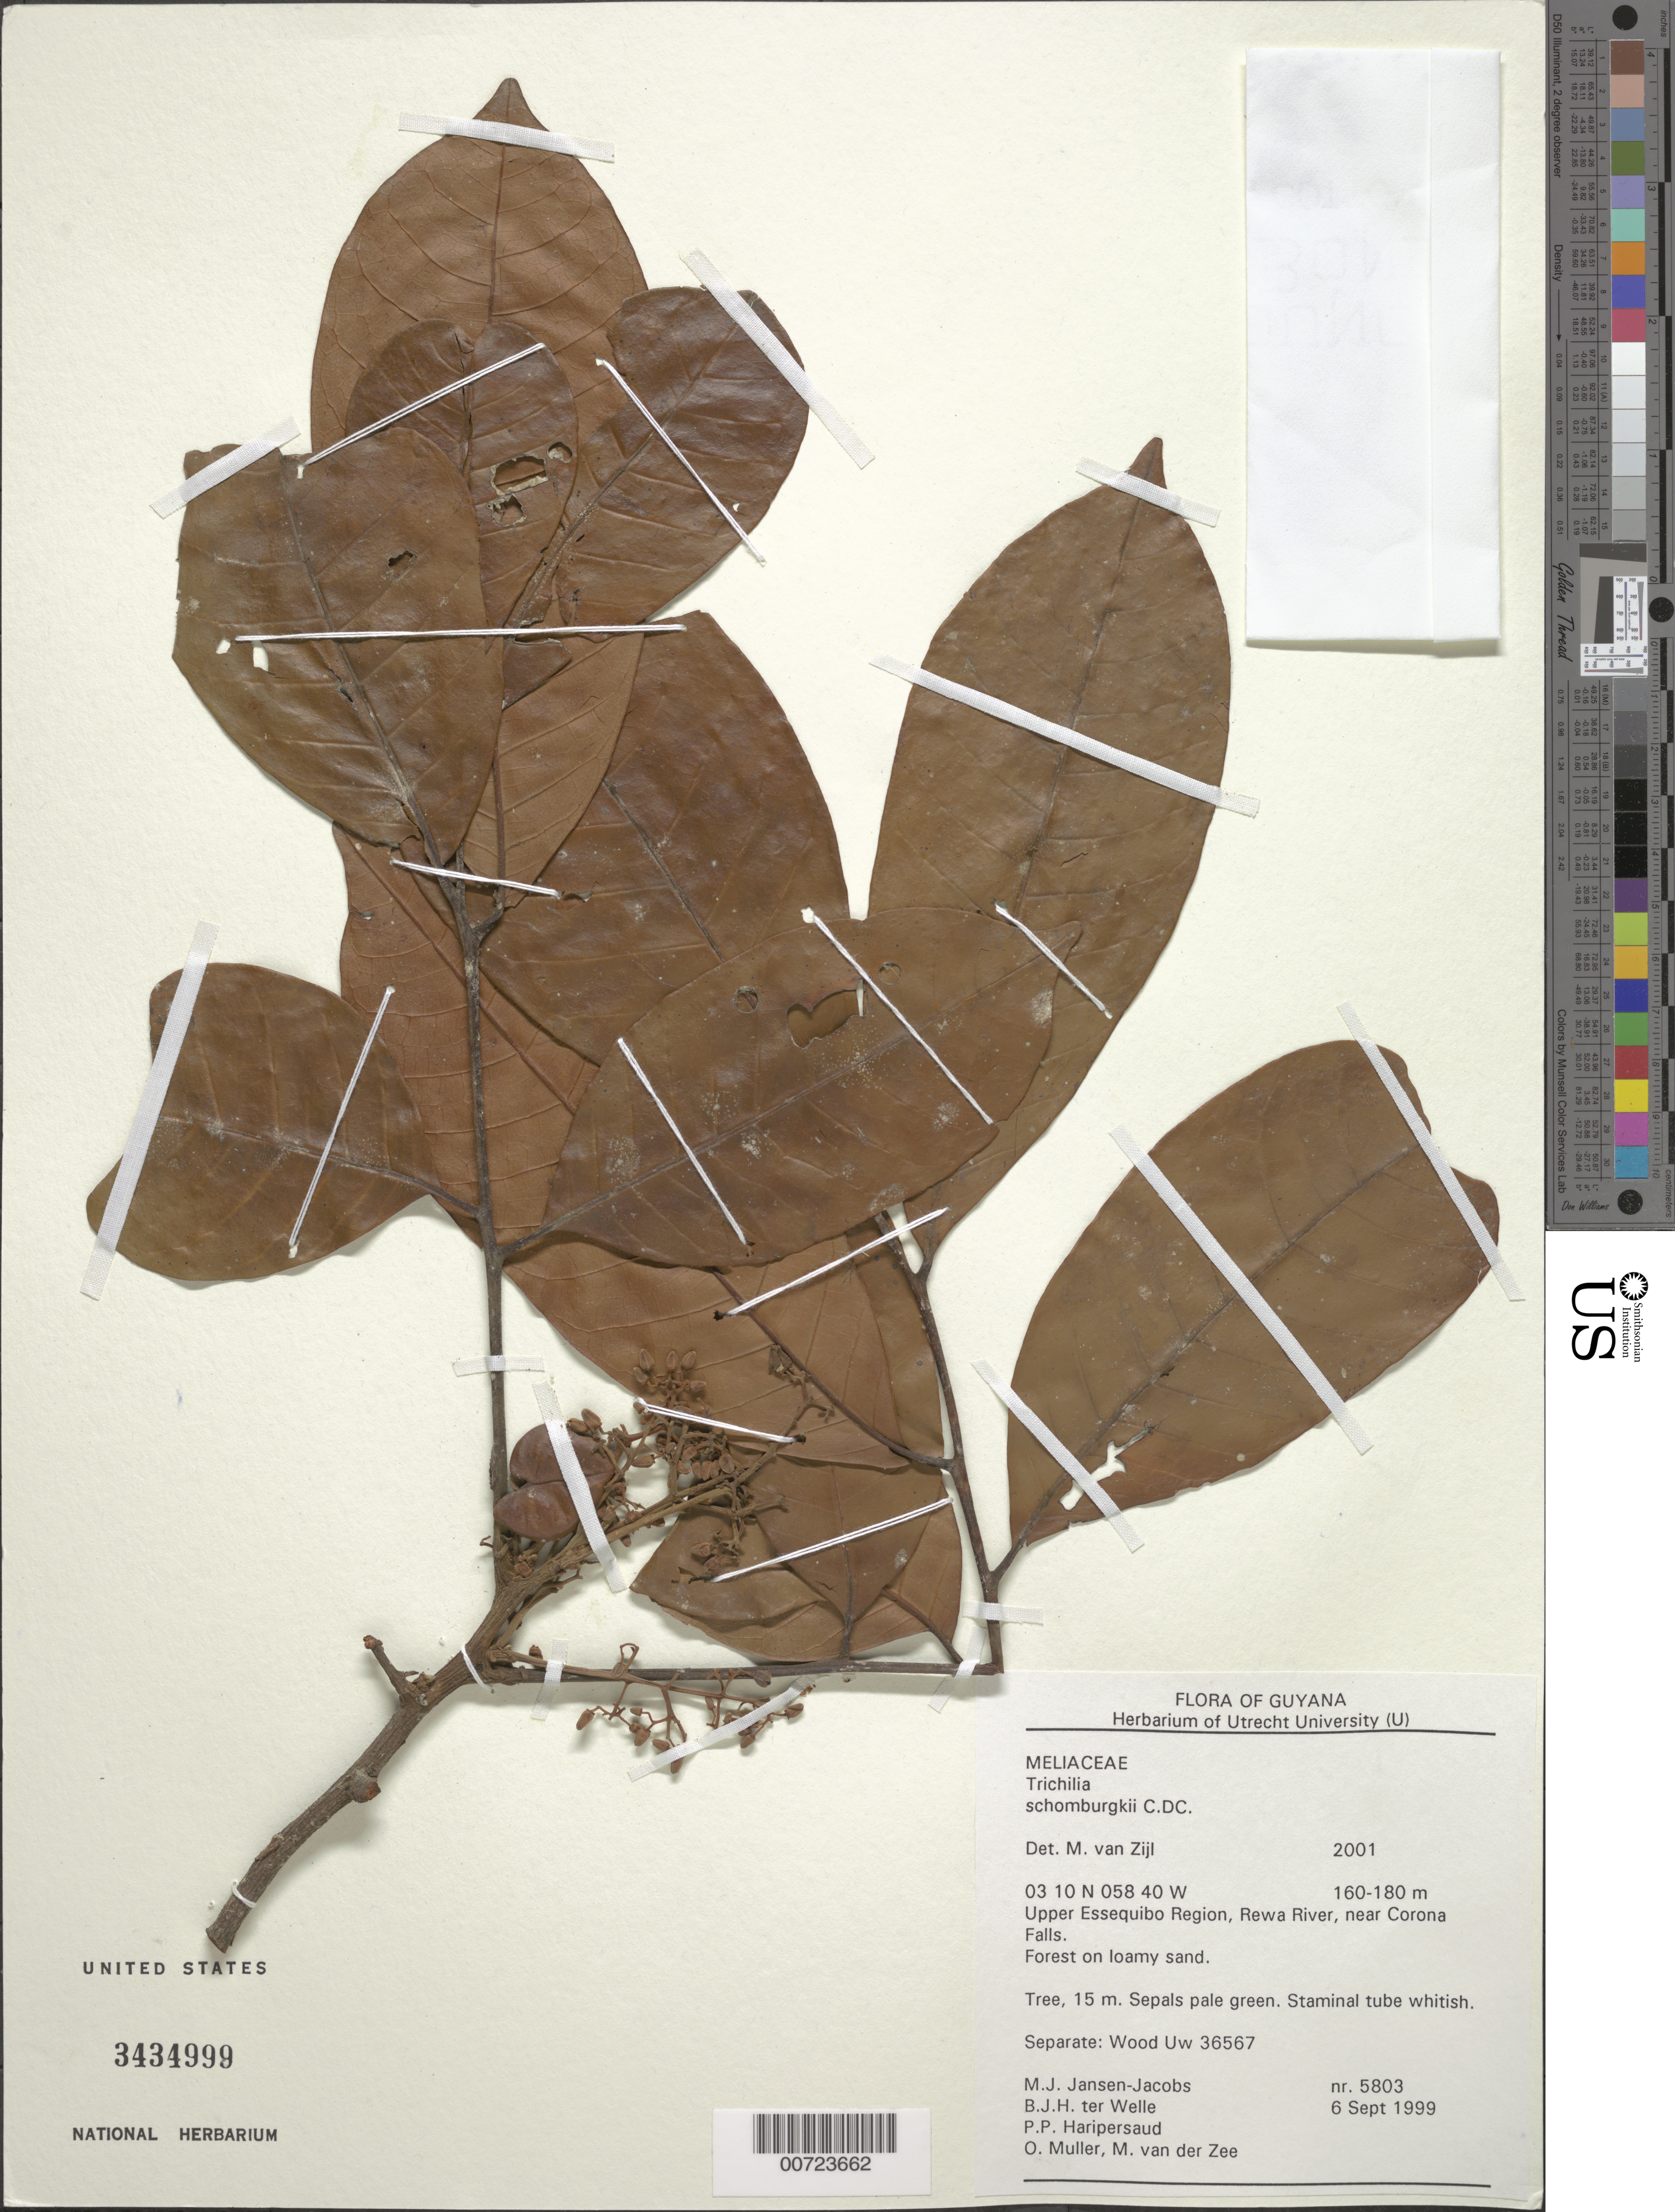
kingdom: Plantae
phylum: Tracheophyta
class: Magnoliopsida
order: Sapindales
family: Meliaceae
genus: Trichilia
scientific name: Trichilia schomburgkii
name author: C. DC.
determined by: van Zijl, M.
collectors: M. J. Jansen-Jacobs, B. Welle, P. Haripersaud, O. Muller & M. van der Zee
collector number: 5803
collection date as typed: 6-Sep-99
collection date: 1999-09-06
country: Guyana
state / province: U. Takutu-U. Essequibo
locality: Rewa River, near Corona Falls, Upper Essequibo Region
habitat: Forest on loamy sand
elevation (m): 160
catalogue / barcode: US 3434999